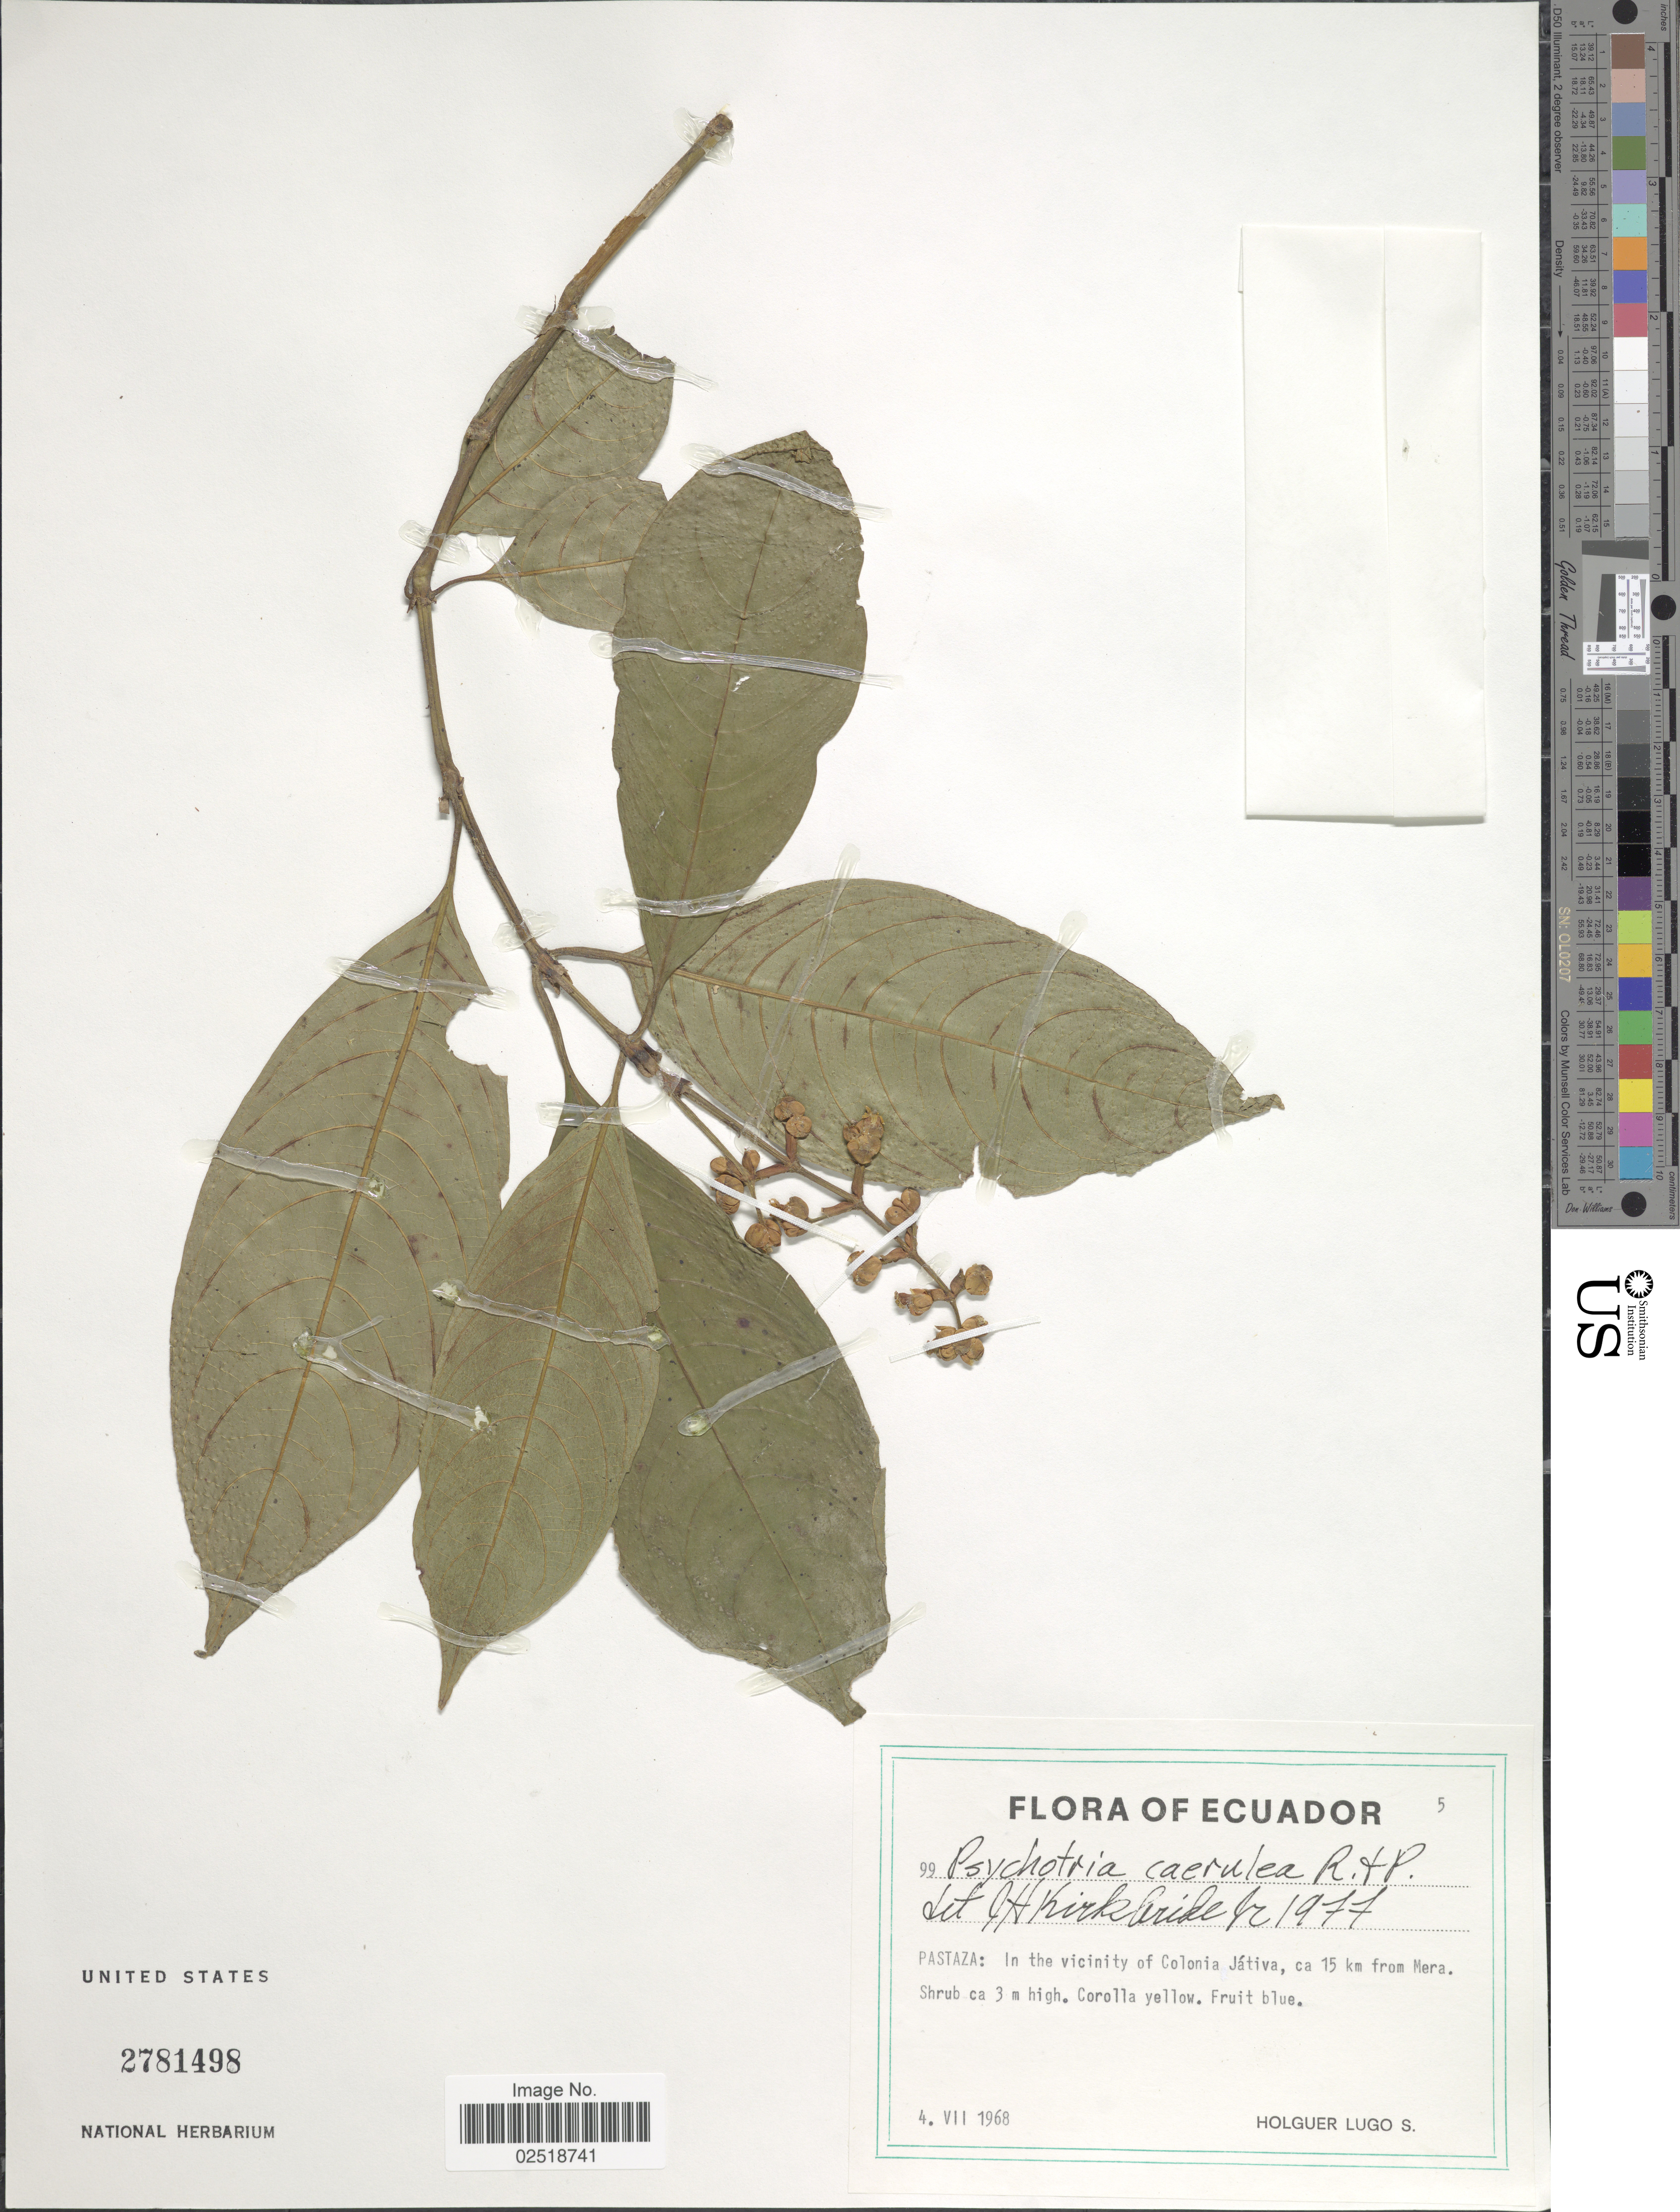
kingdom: Plantae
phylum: Tracheophyta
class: Magnoliopsida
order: Gentianales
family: Rubiaceae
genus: Psychotria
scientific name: Psychotria caerulea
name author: Ruiz & Pav.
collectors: H. Lugo S.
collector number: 99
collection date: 1968-07-04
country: Ecuador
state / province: Pastaza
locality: In the vicinity of Colonia Játiva, ca 15 km from Mera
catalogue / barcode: US 2781498